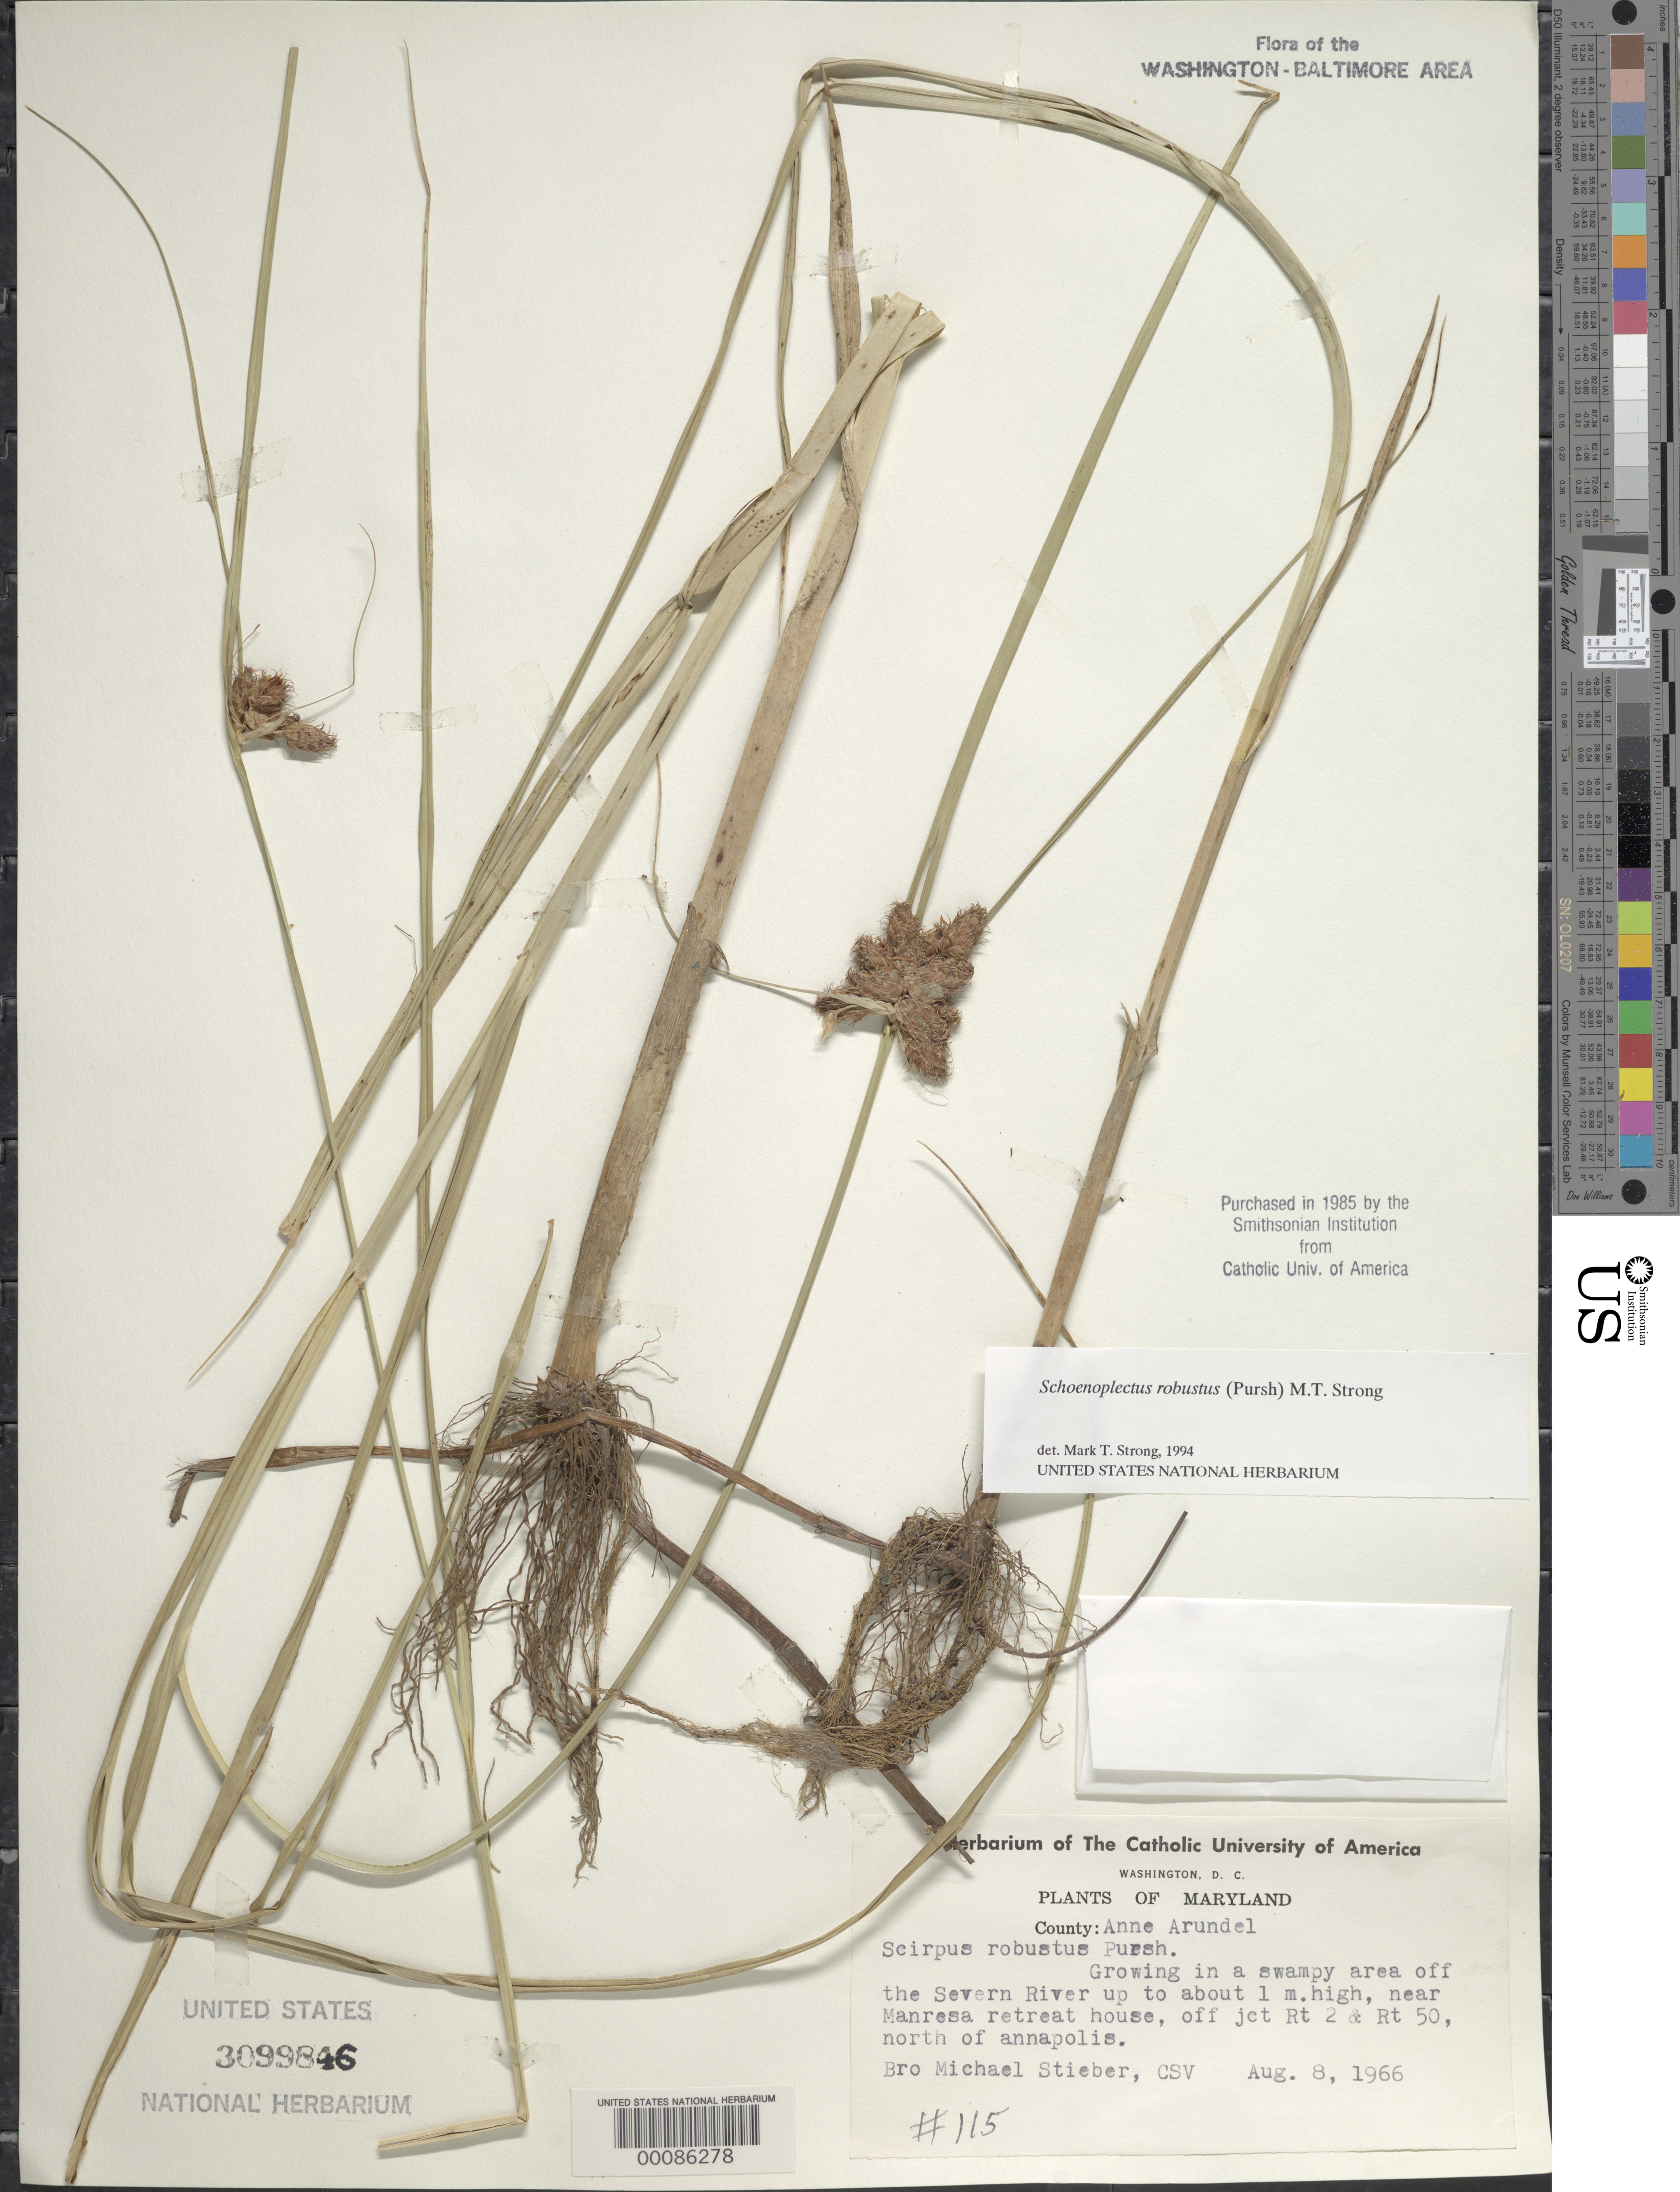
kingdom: Plantae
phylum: Tracheophyta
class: Liliopsida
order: Poales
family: Cyperaceae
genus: Bolboschoenus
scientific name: Bolboschoenus robustus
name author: (Pursh) Soják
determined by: Strong, M. T., (US), Smithsonian Institution - National Museum of Natural History (UNITED STATES)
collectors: Bro. M. Stieber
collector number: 115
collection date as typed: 08 Aug 1966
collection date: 1966-08-08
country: United States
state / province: Maryland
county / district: Anne Arundel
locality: Severn River near Manresa Retreat House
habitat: Swampy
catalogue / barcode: US 3099846